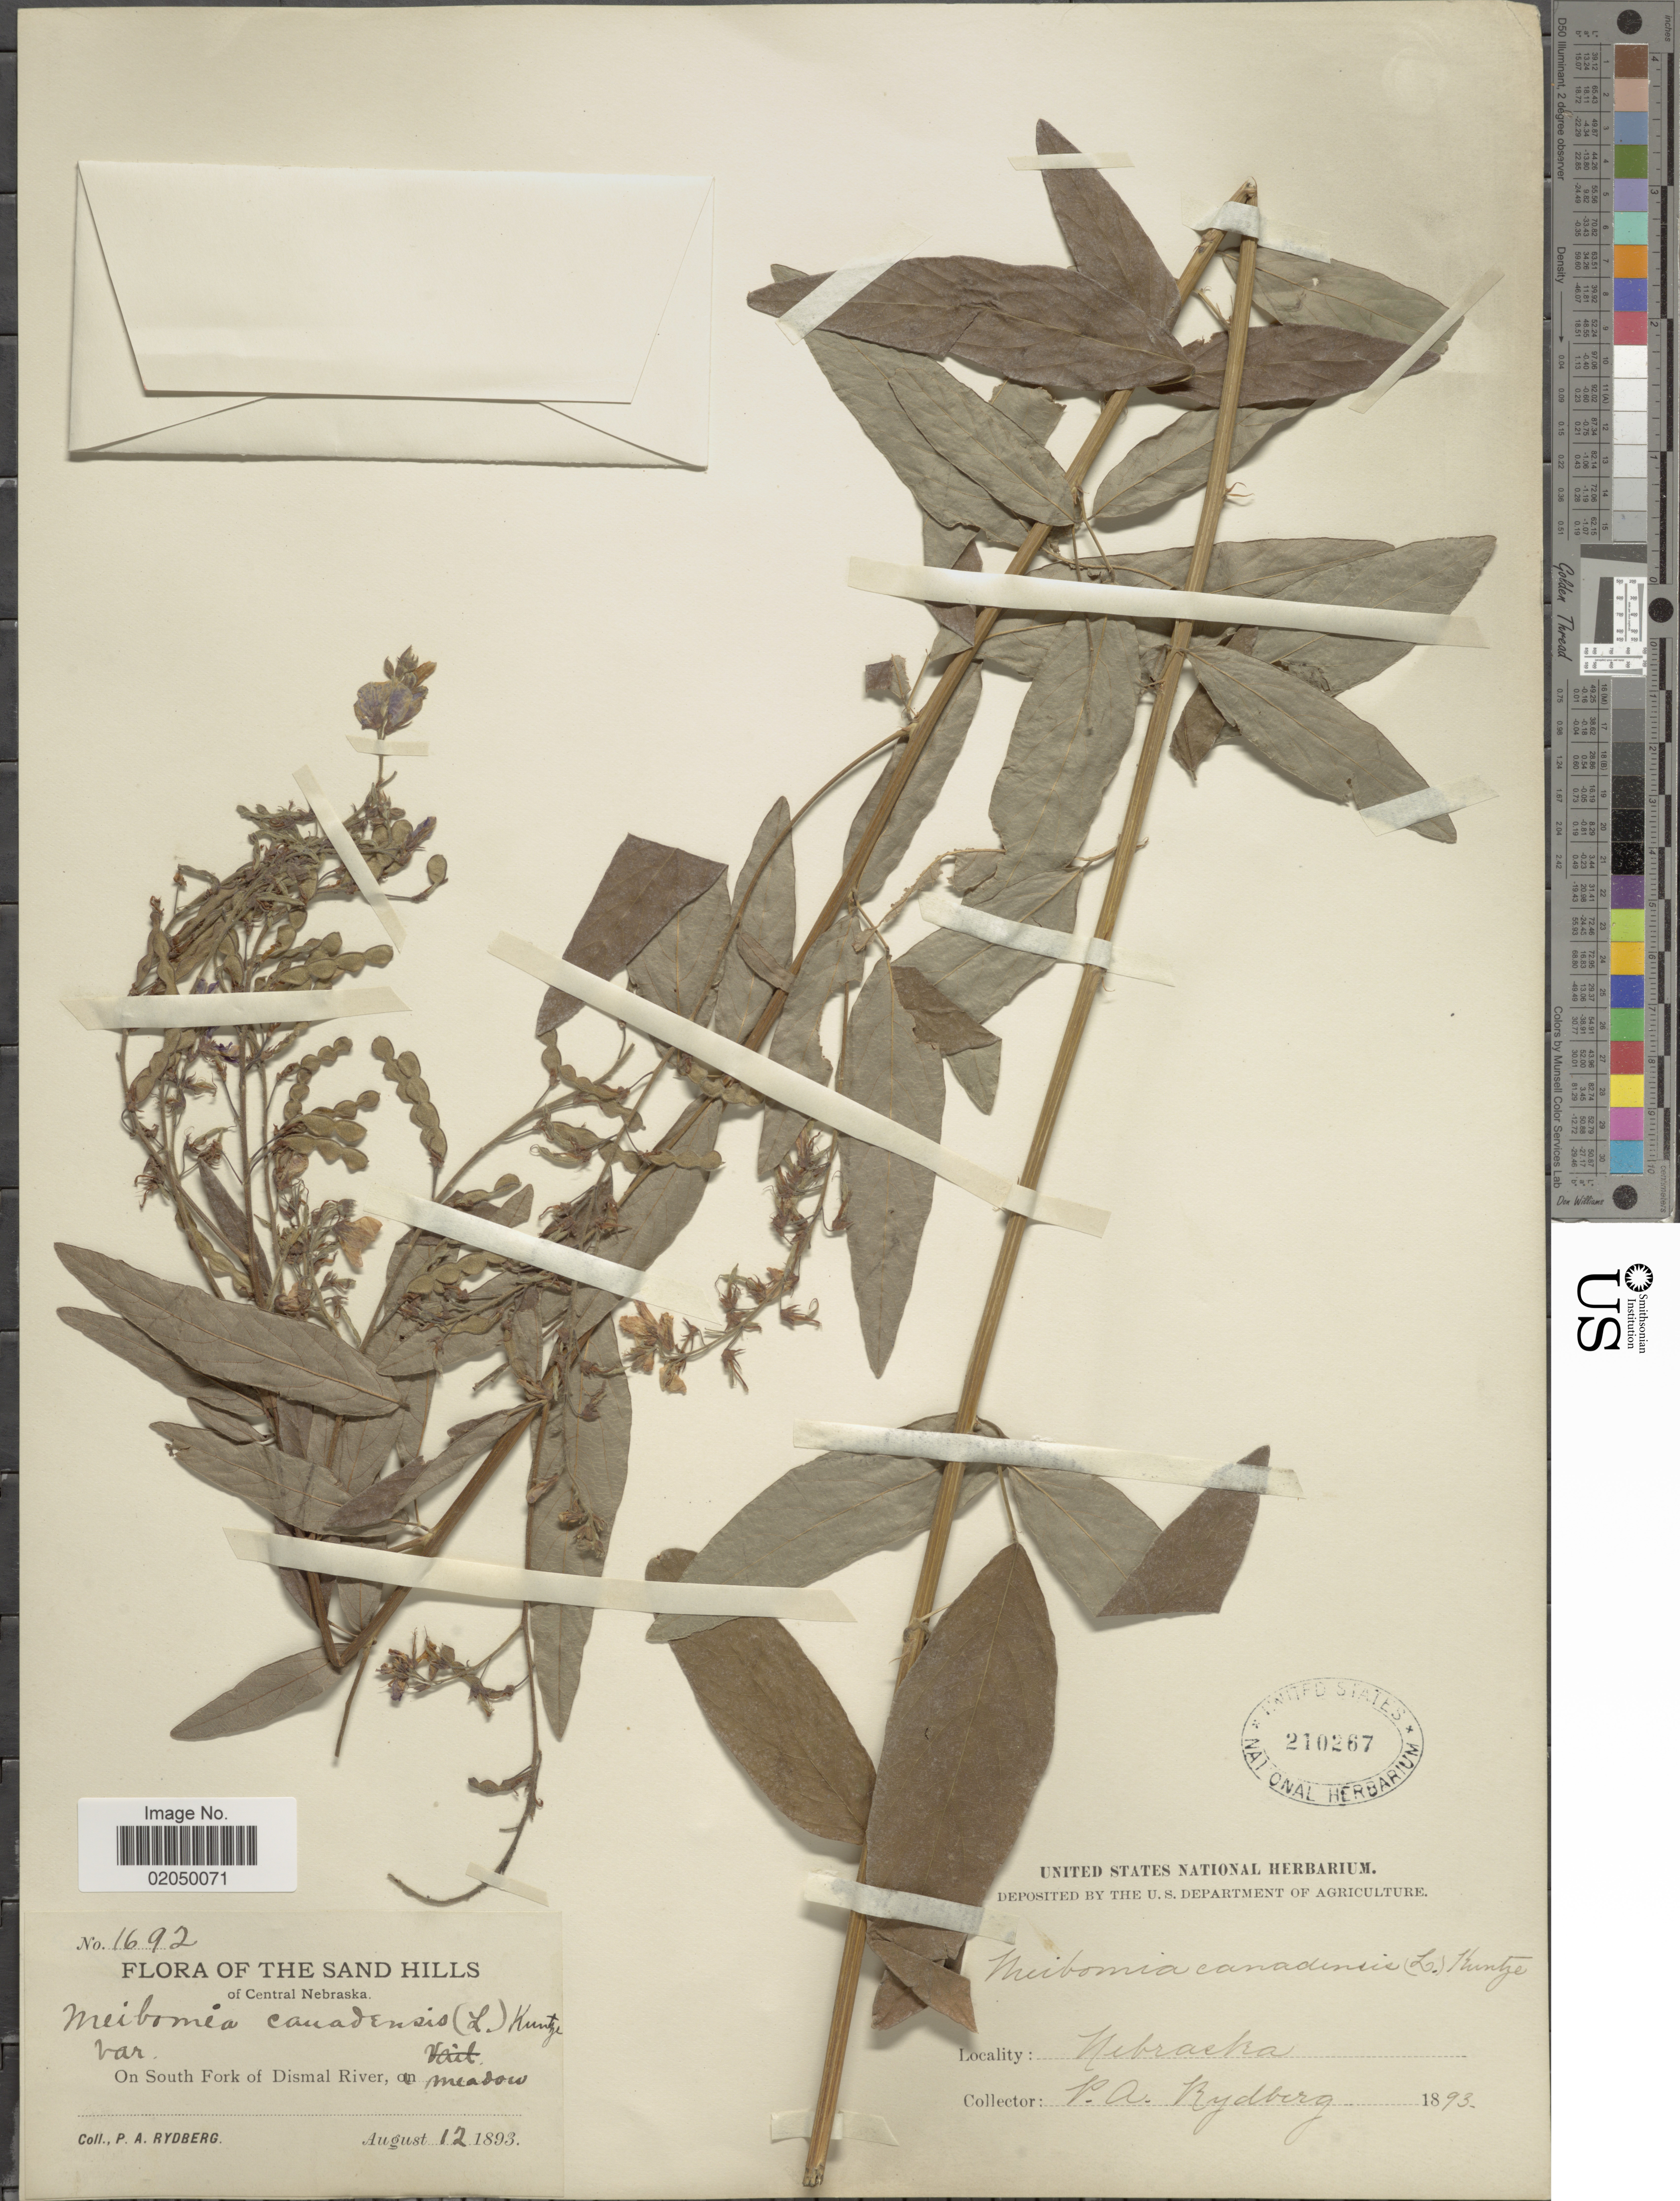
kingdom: Plantae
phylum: Tracheophyta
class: Magnoliopsida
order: Fabales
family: Fabaceae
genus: Desmodium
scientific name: Desmodium canadense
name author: (L.) DC.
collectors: P. A. Rydberg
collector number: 1692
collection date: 1893-08-12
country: United States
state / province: Nebraska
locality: The sand hills of Central Nebraska. On South Fork of Dismal River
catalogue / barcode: US 210267